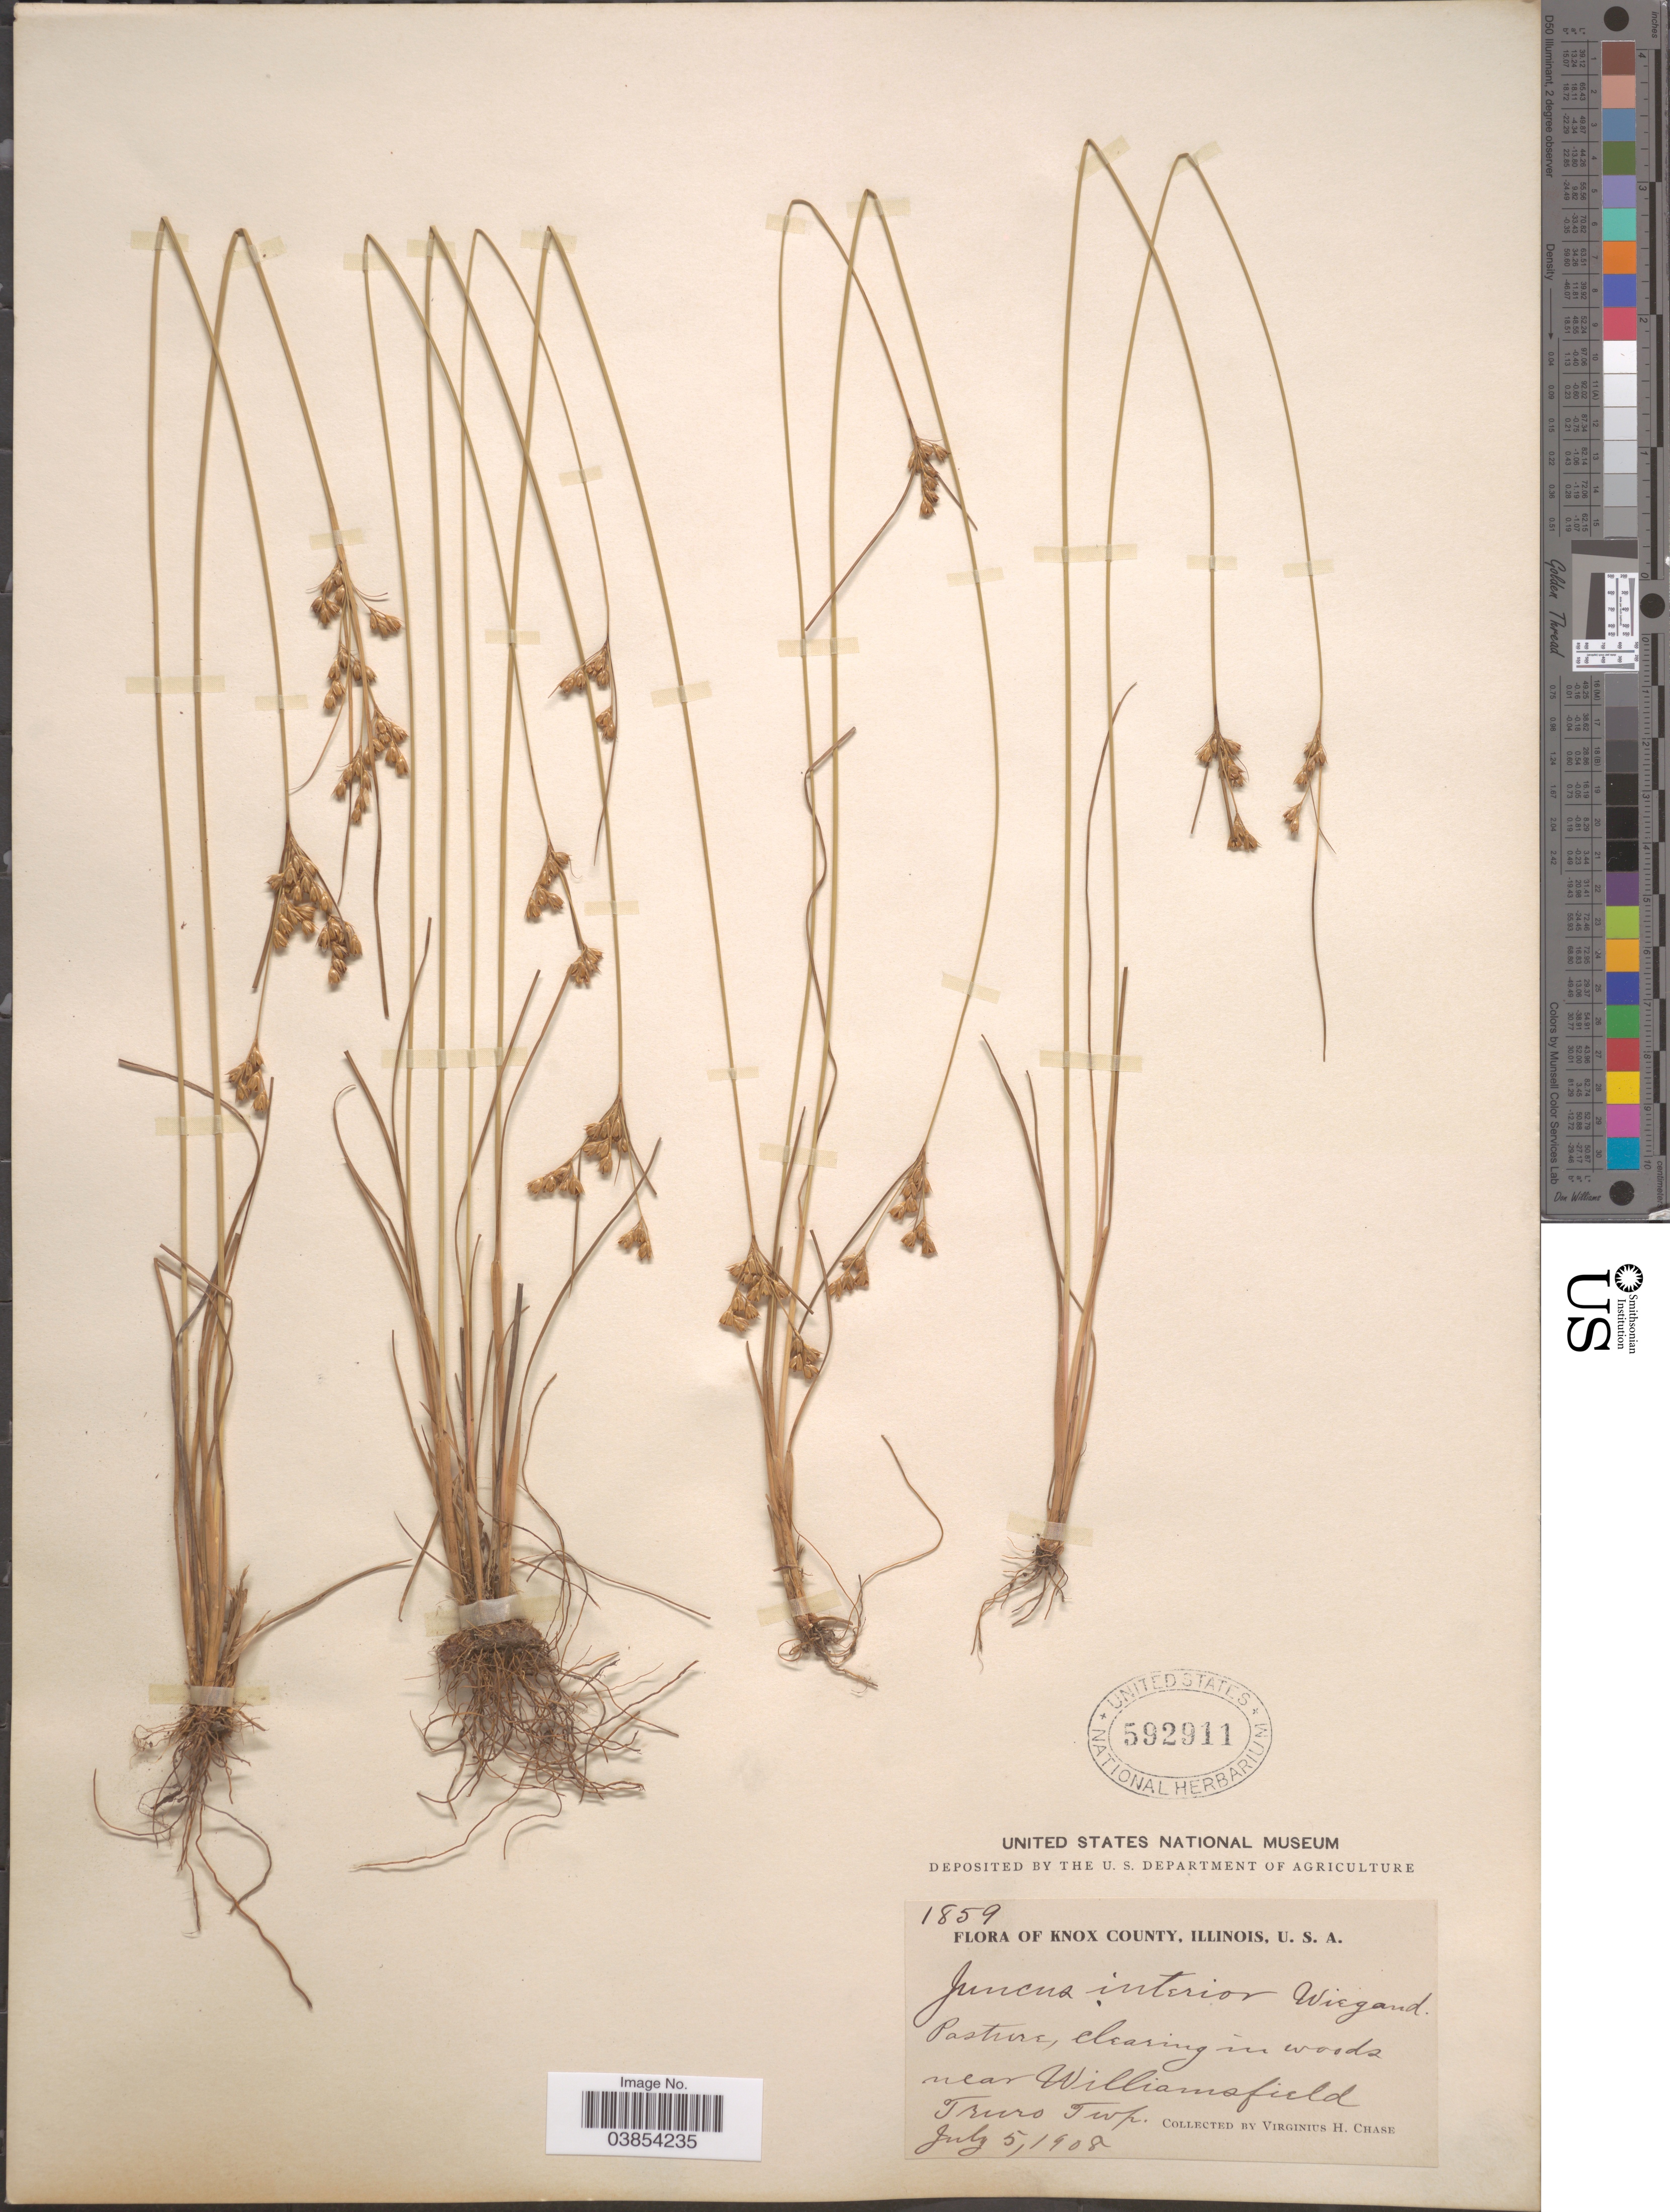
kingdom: Plantae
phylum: Tracheophyta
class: Liliopsida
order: Poales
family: Juncaceae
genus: Juncus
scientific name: Juncus interior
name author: Wiegand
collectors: V. H. Chase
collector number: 1859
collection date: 1908-07-05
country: United States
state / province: Illinois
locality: Knox County. Pasture, clearing in woods near Williamsfield. Truro Twp.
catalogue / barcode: US 592911